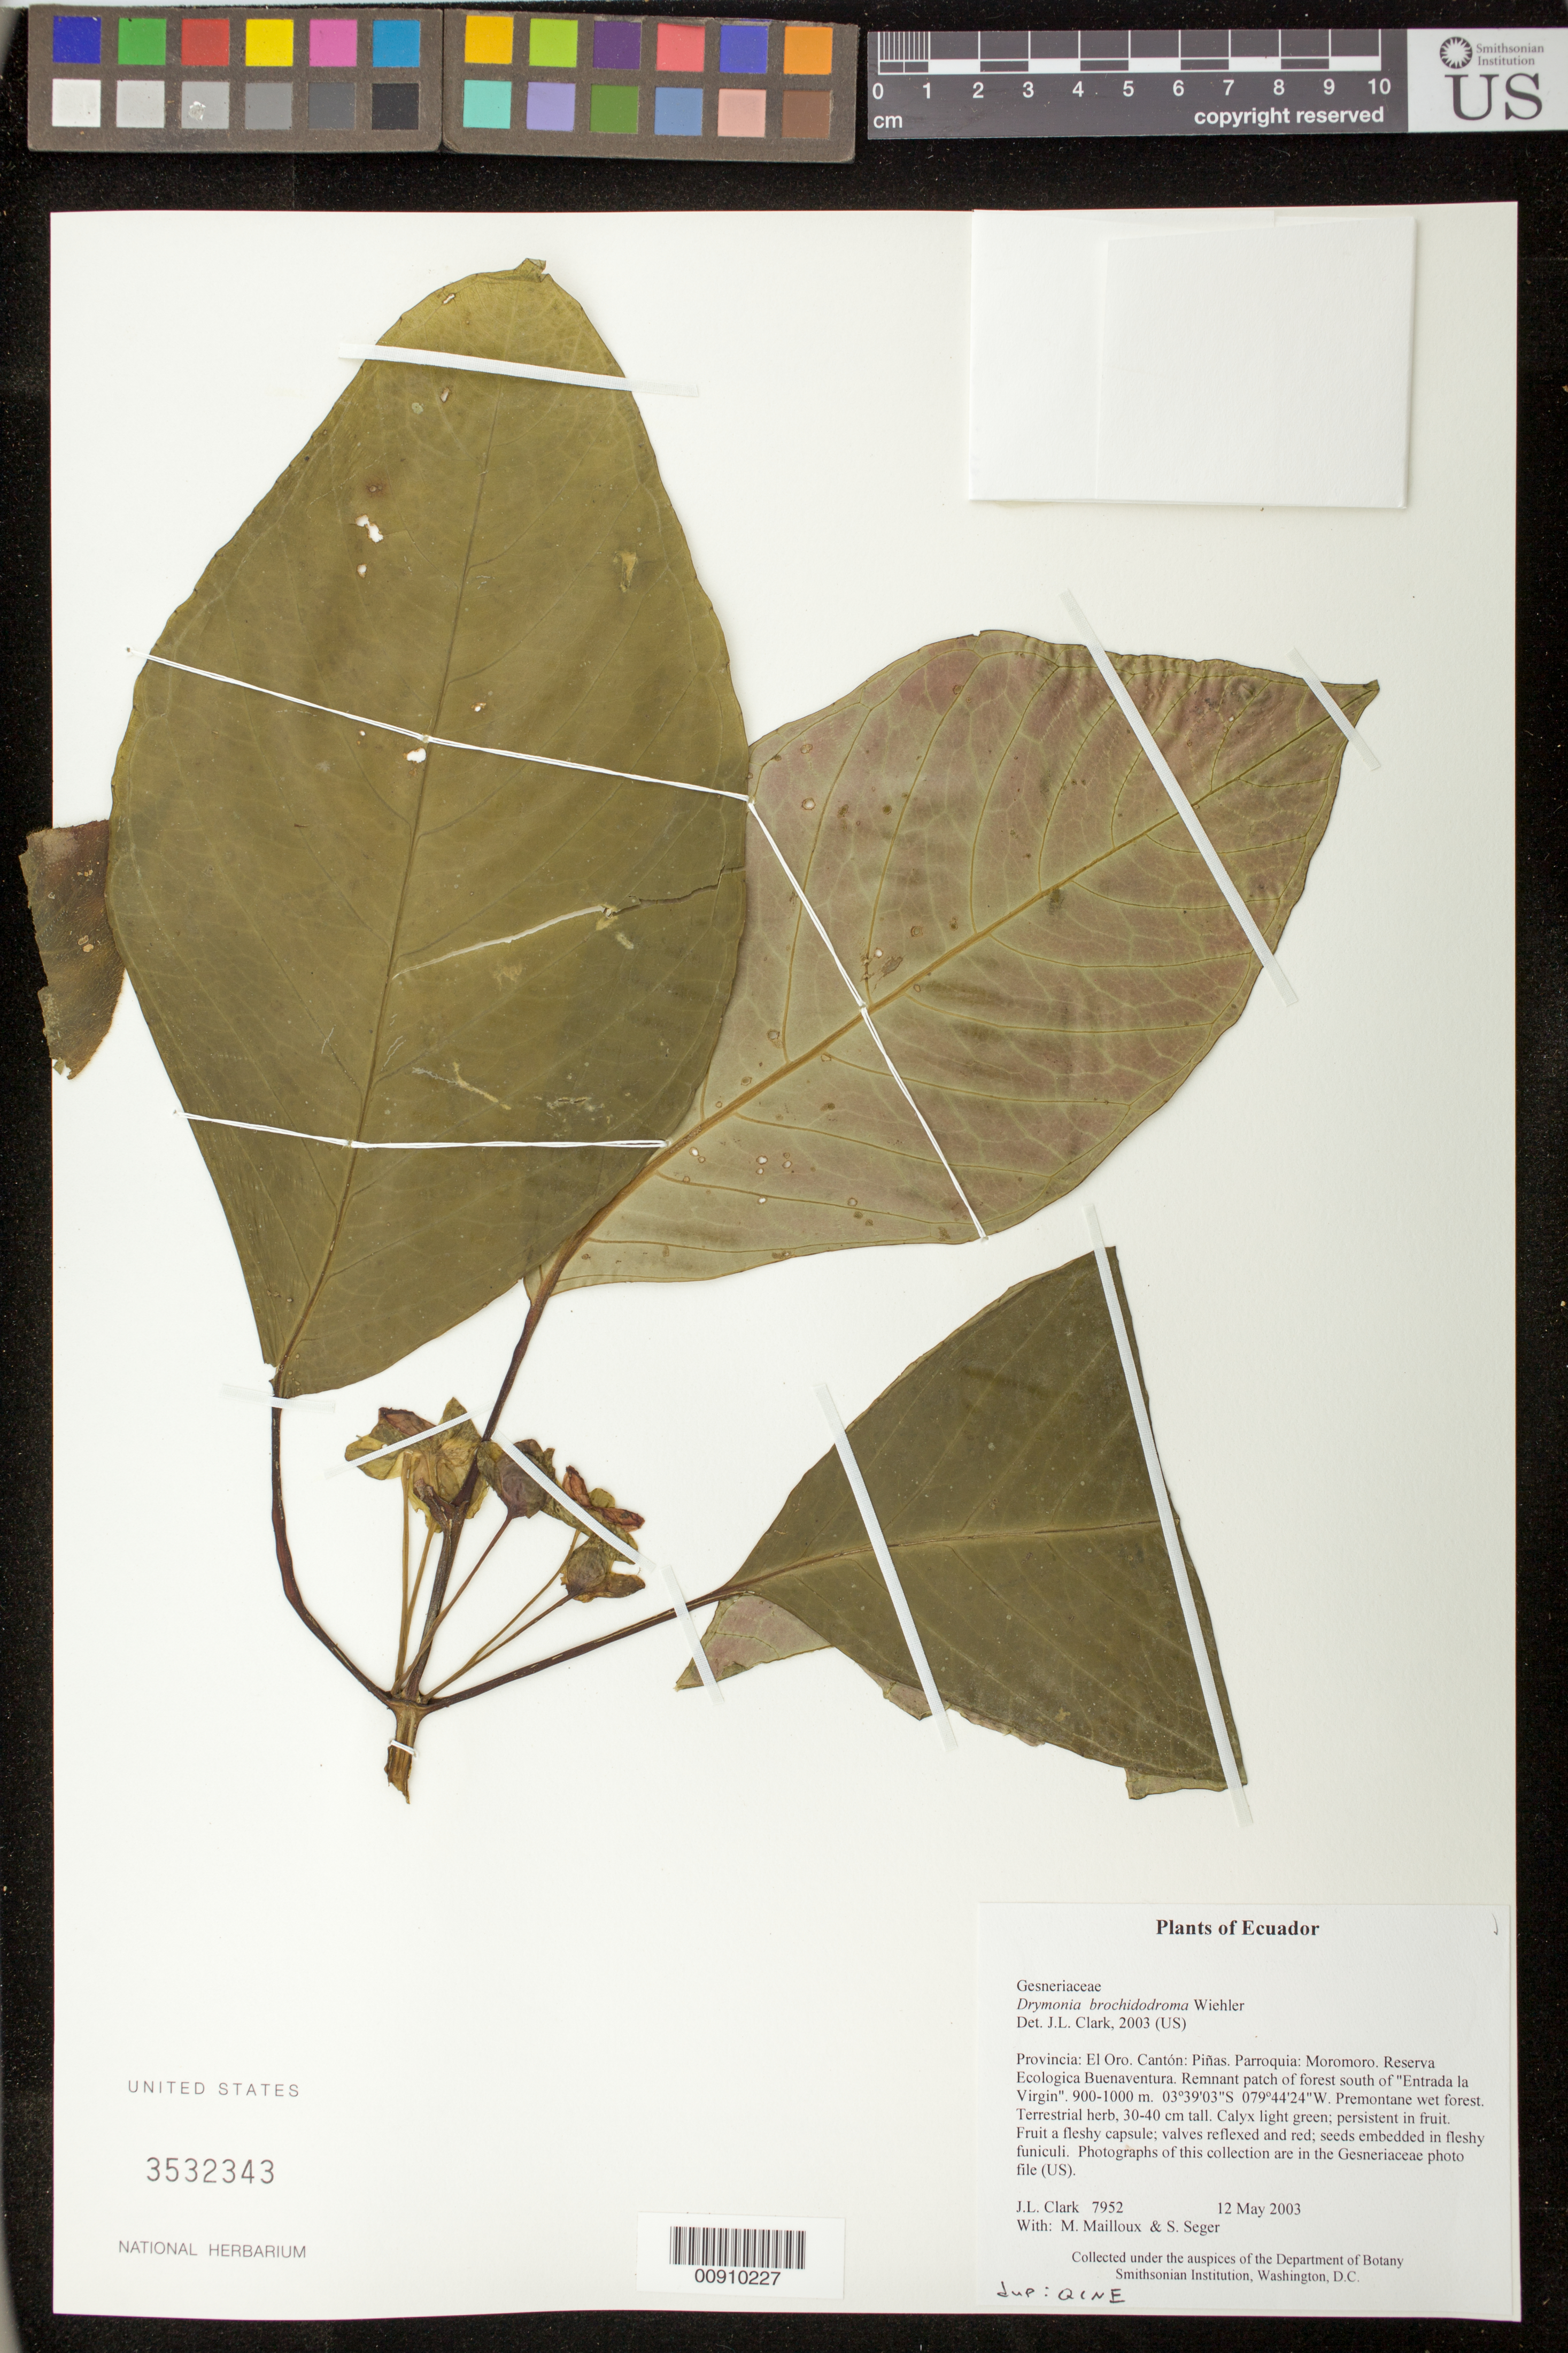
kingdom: Plantae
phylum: Tracheophyta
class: Magnoliopsida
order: Lamiales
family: Gesneriaceae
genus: Drymonia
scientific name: Drymonia brochidodroma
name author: Wiehler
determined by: Clark, J. L., (SEL), The Marie Selby Botanical Garden (UNITED STATES)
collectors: J. L. Clark, M. Mailloux & S. Seger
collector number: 7952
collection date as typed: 12 May 2003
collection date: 2003-05-12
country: Ecuador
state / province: El Oro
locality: Piñas. Parroquia: Moromoro. Reserva Ecologica Buenaventura. Remnant patch of forest south of "Entrada la Virgin"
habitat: Premontane wet forest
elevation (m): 900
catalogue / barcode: US 3532343